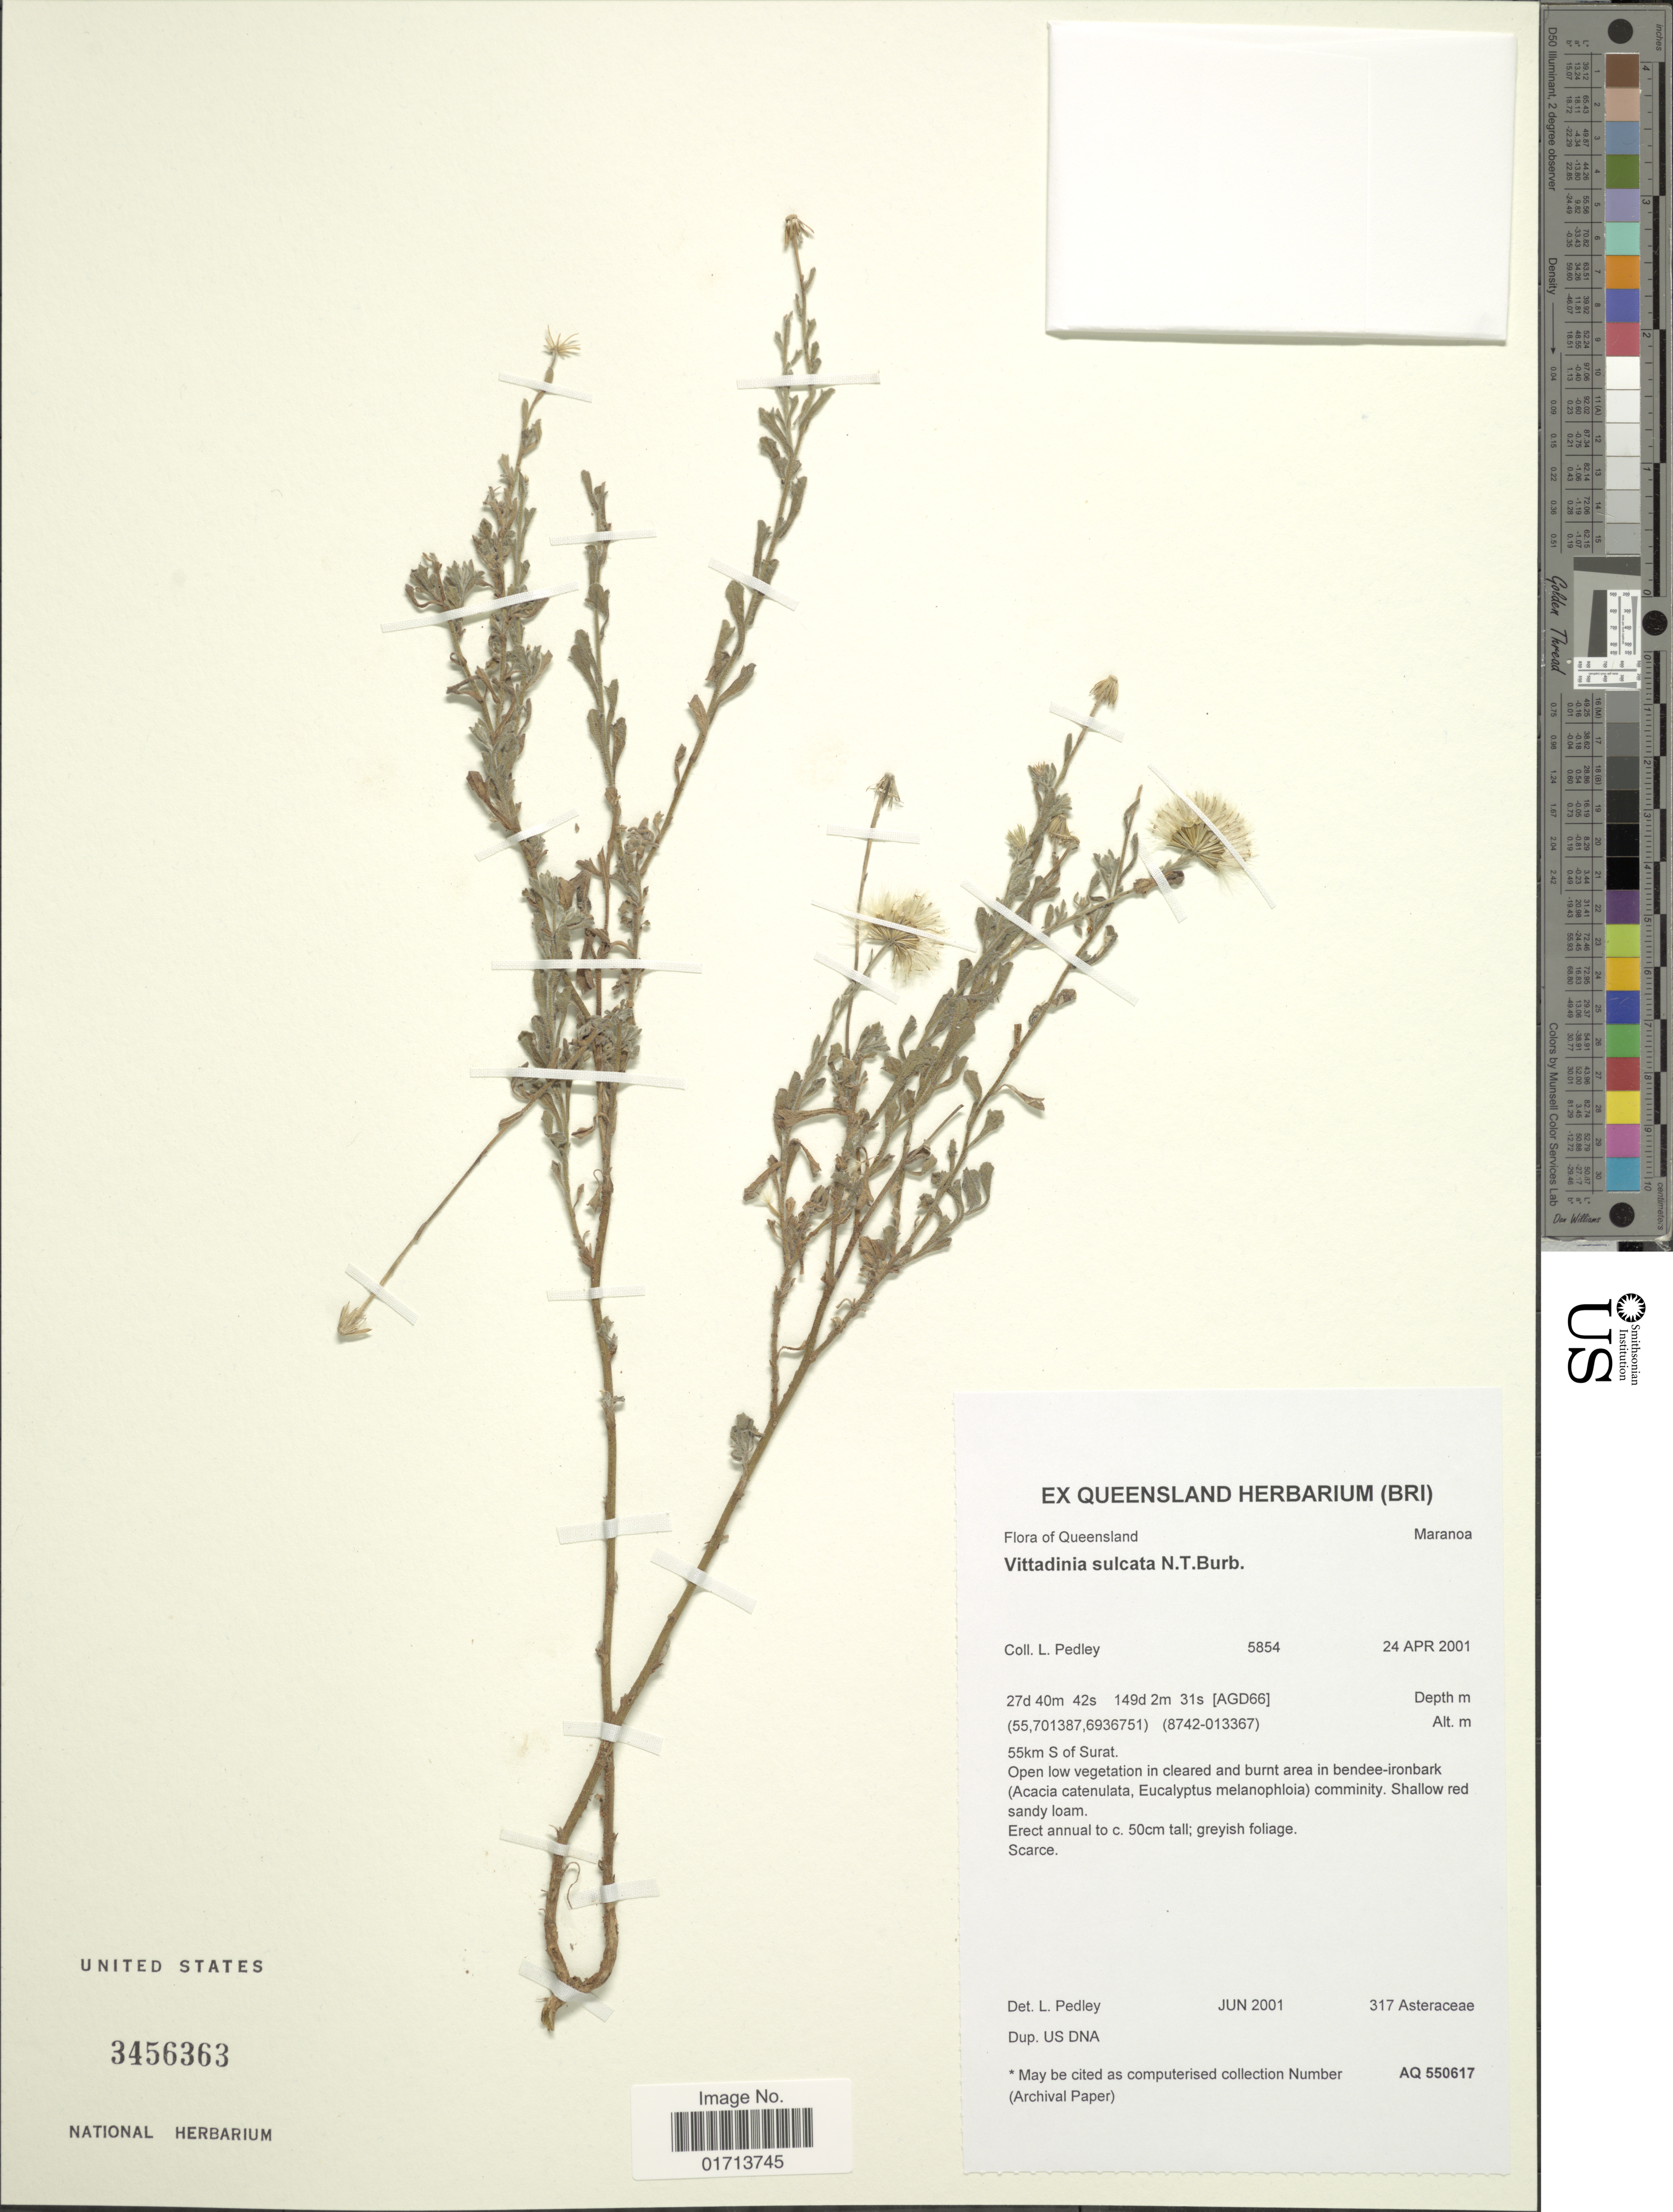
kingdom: Plantae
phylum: Tracheophyta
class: Magnoliopsida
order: Asterales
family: Asteraceae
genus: Vittadinia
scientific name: Vittadinia sulcata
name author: N.T. Burb.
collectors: L. Pedley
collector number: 5854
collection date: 2001-04-24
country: Australia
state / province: Queensland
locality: Maranoa, 55km S of Surat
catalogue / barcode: US 3456363